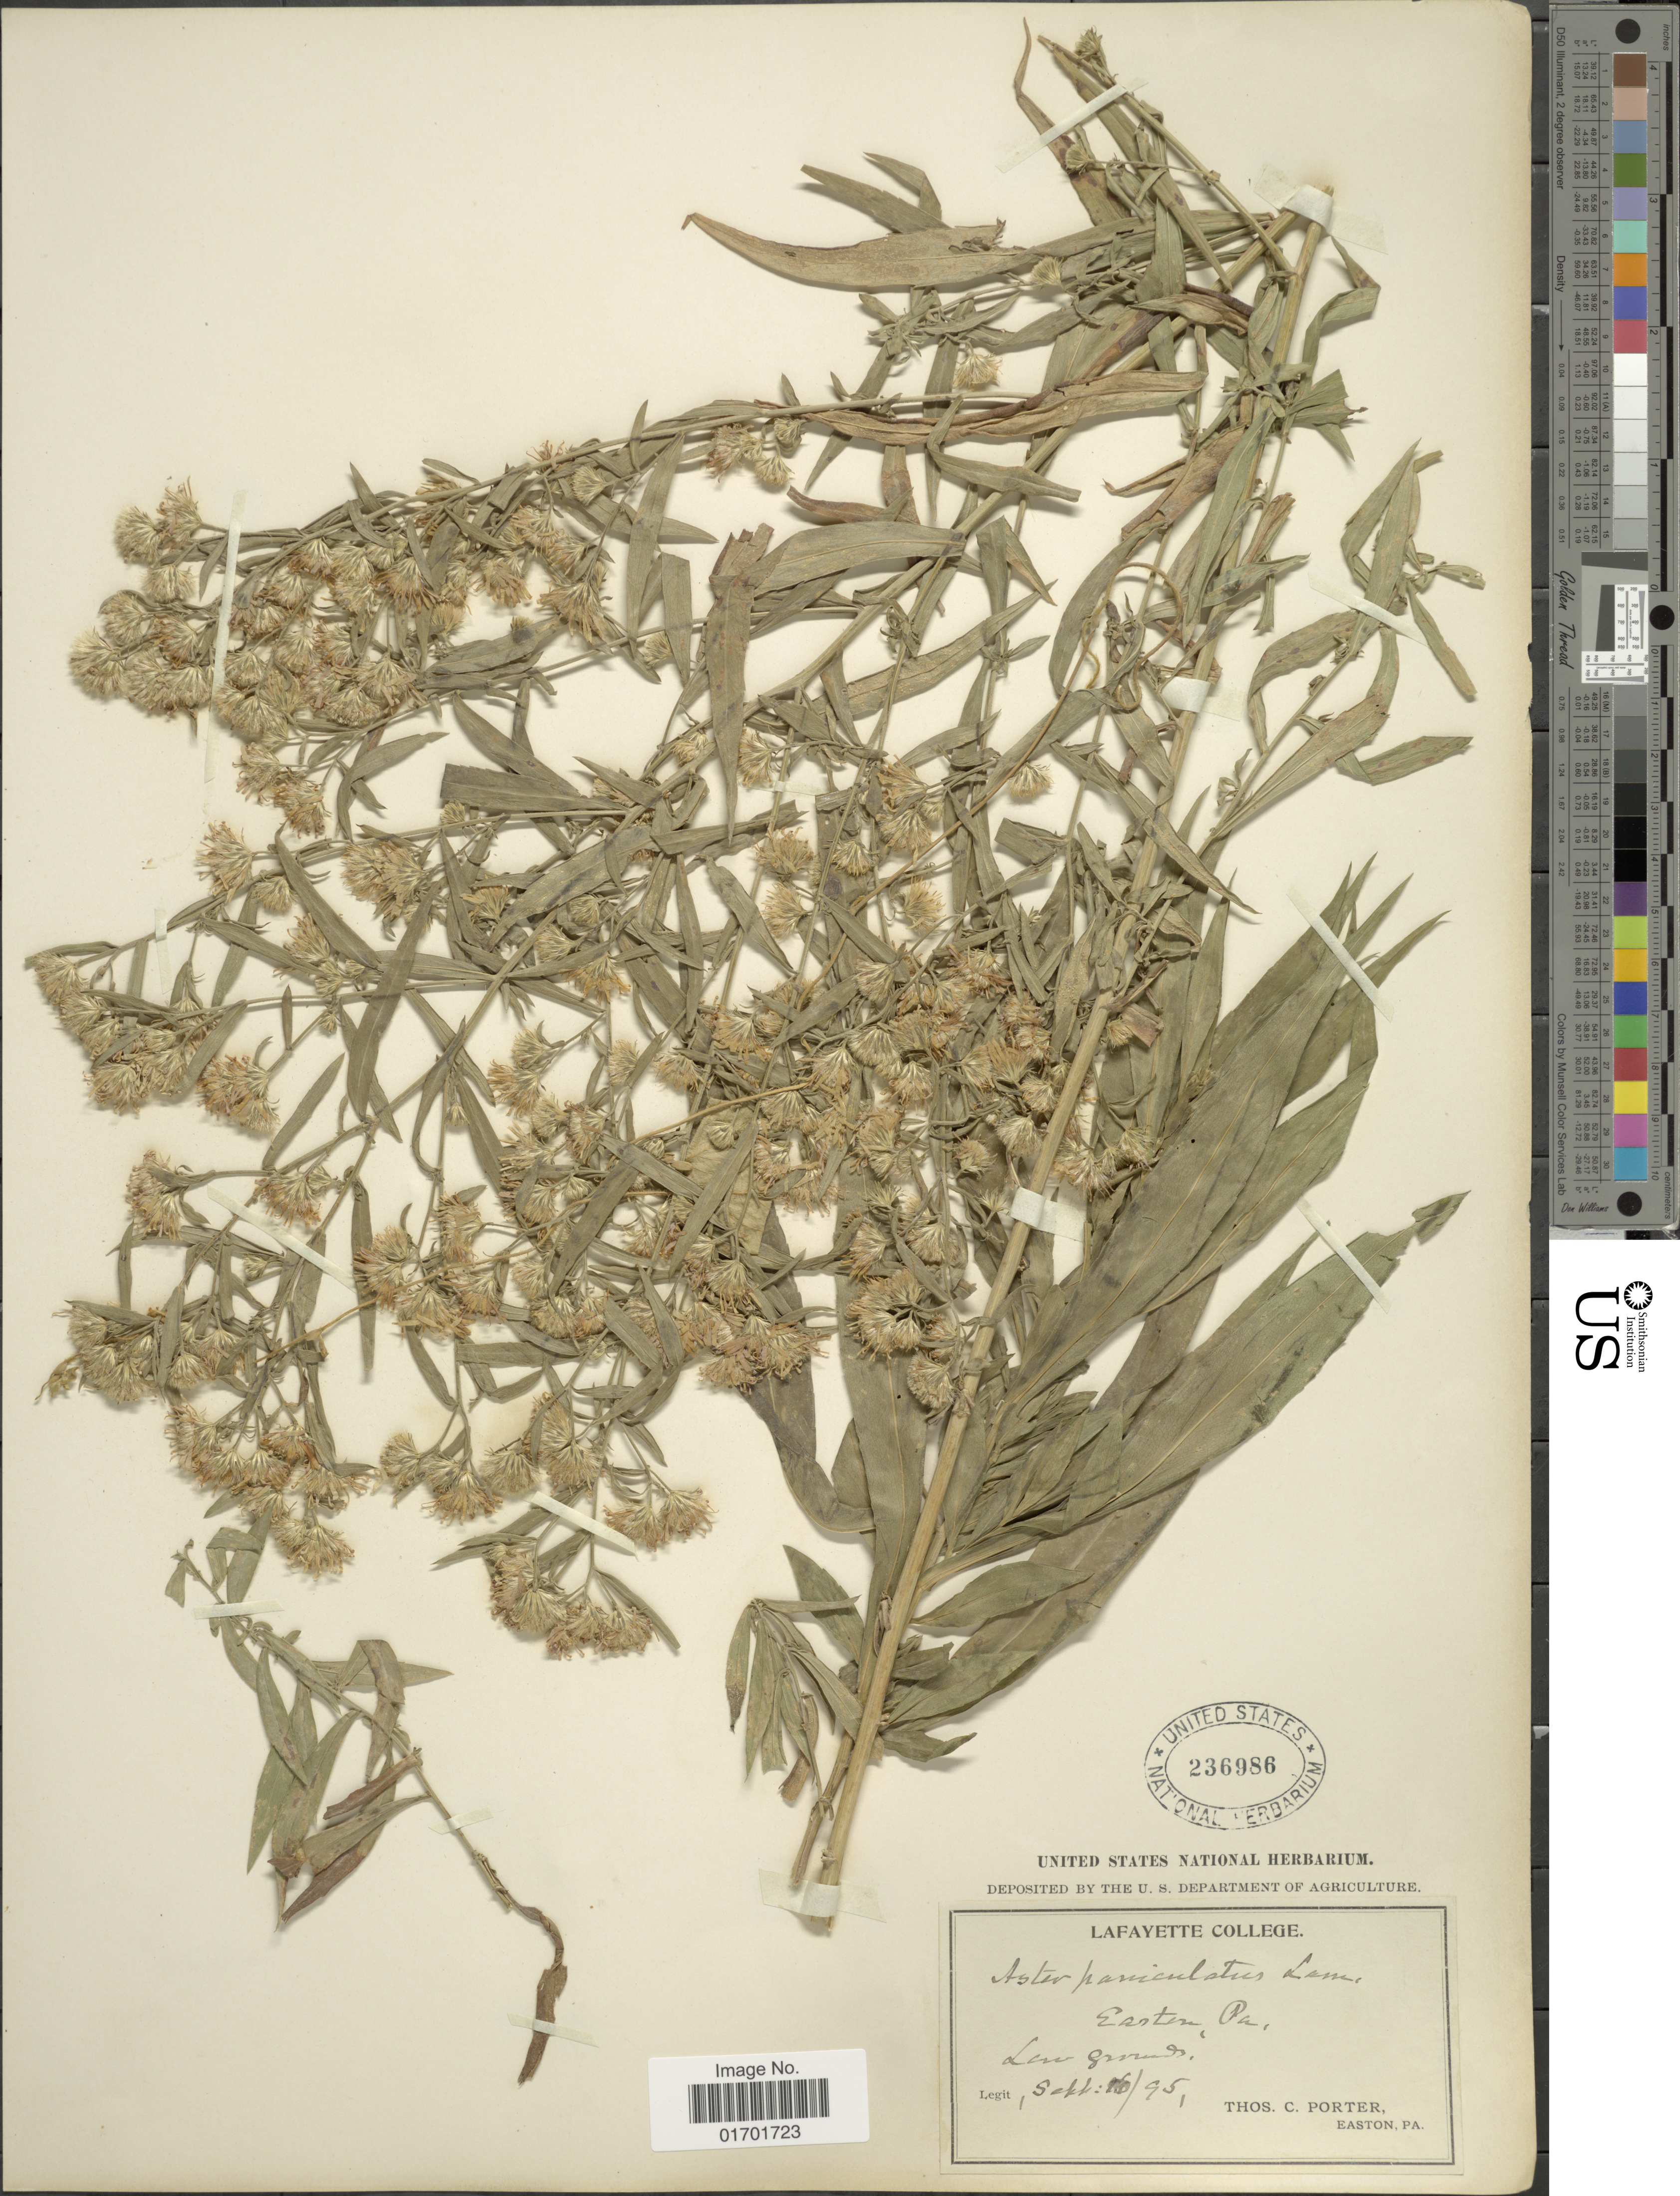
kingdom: Plantae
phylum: Tracheophyta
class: Magnoliopsida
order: Asterales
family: Asteraceae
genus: Symphyotrichum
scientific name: Symphyotrichum lanceolatum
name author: (Willd.) G.L. Nesom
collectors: T. C. Porter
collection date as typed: Transcribed d/m/y: 16/9/95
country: United States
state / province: Pennsylvania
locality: Easton. Lafayette.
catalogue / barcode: US 236986